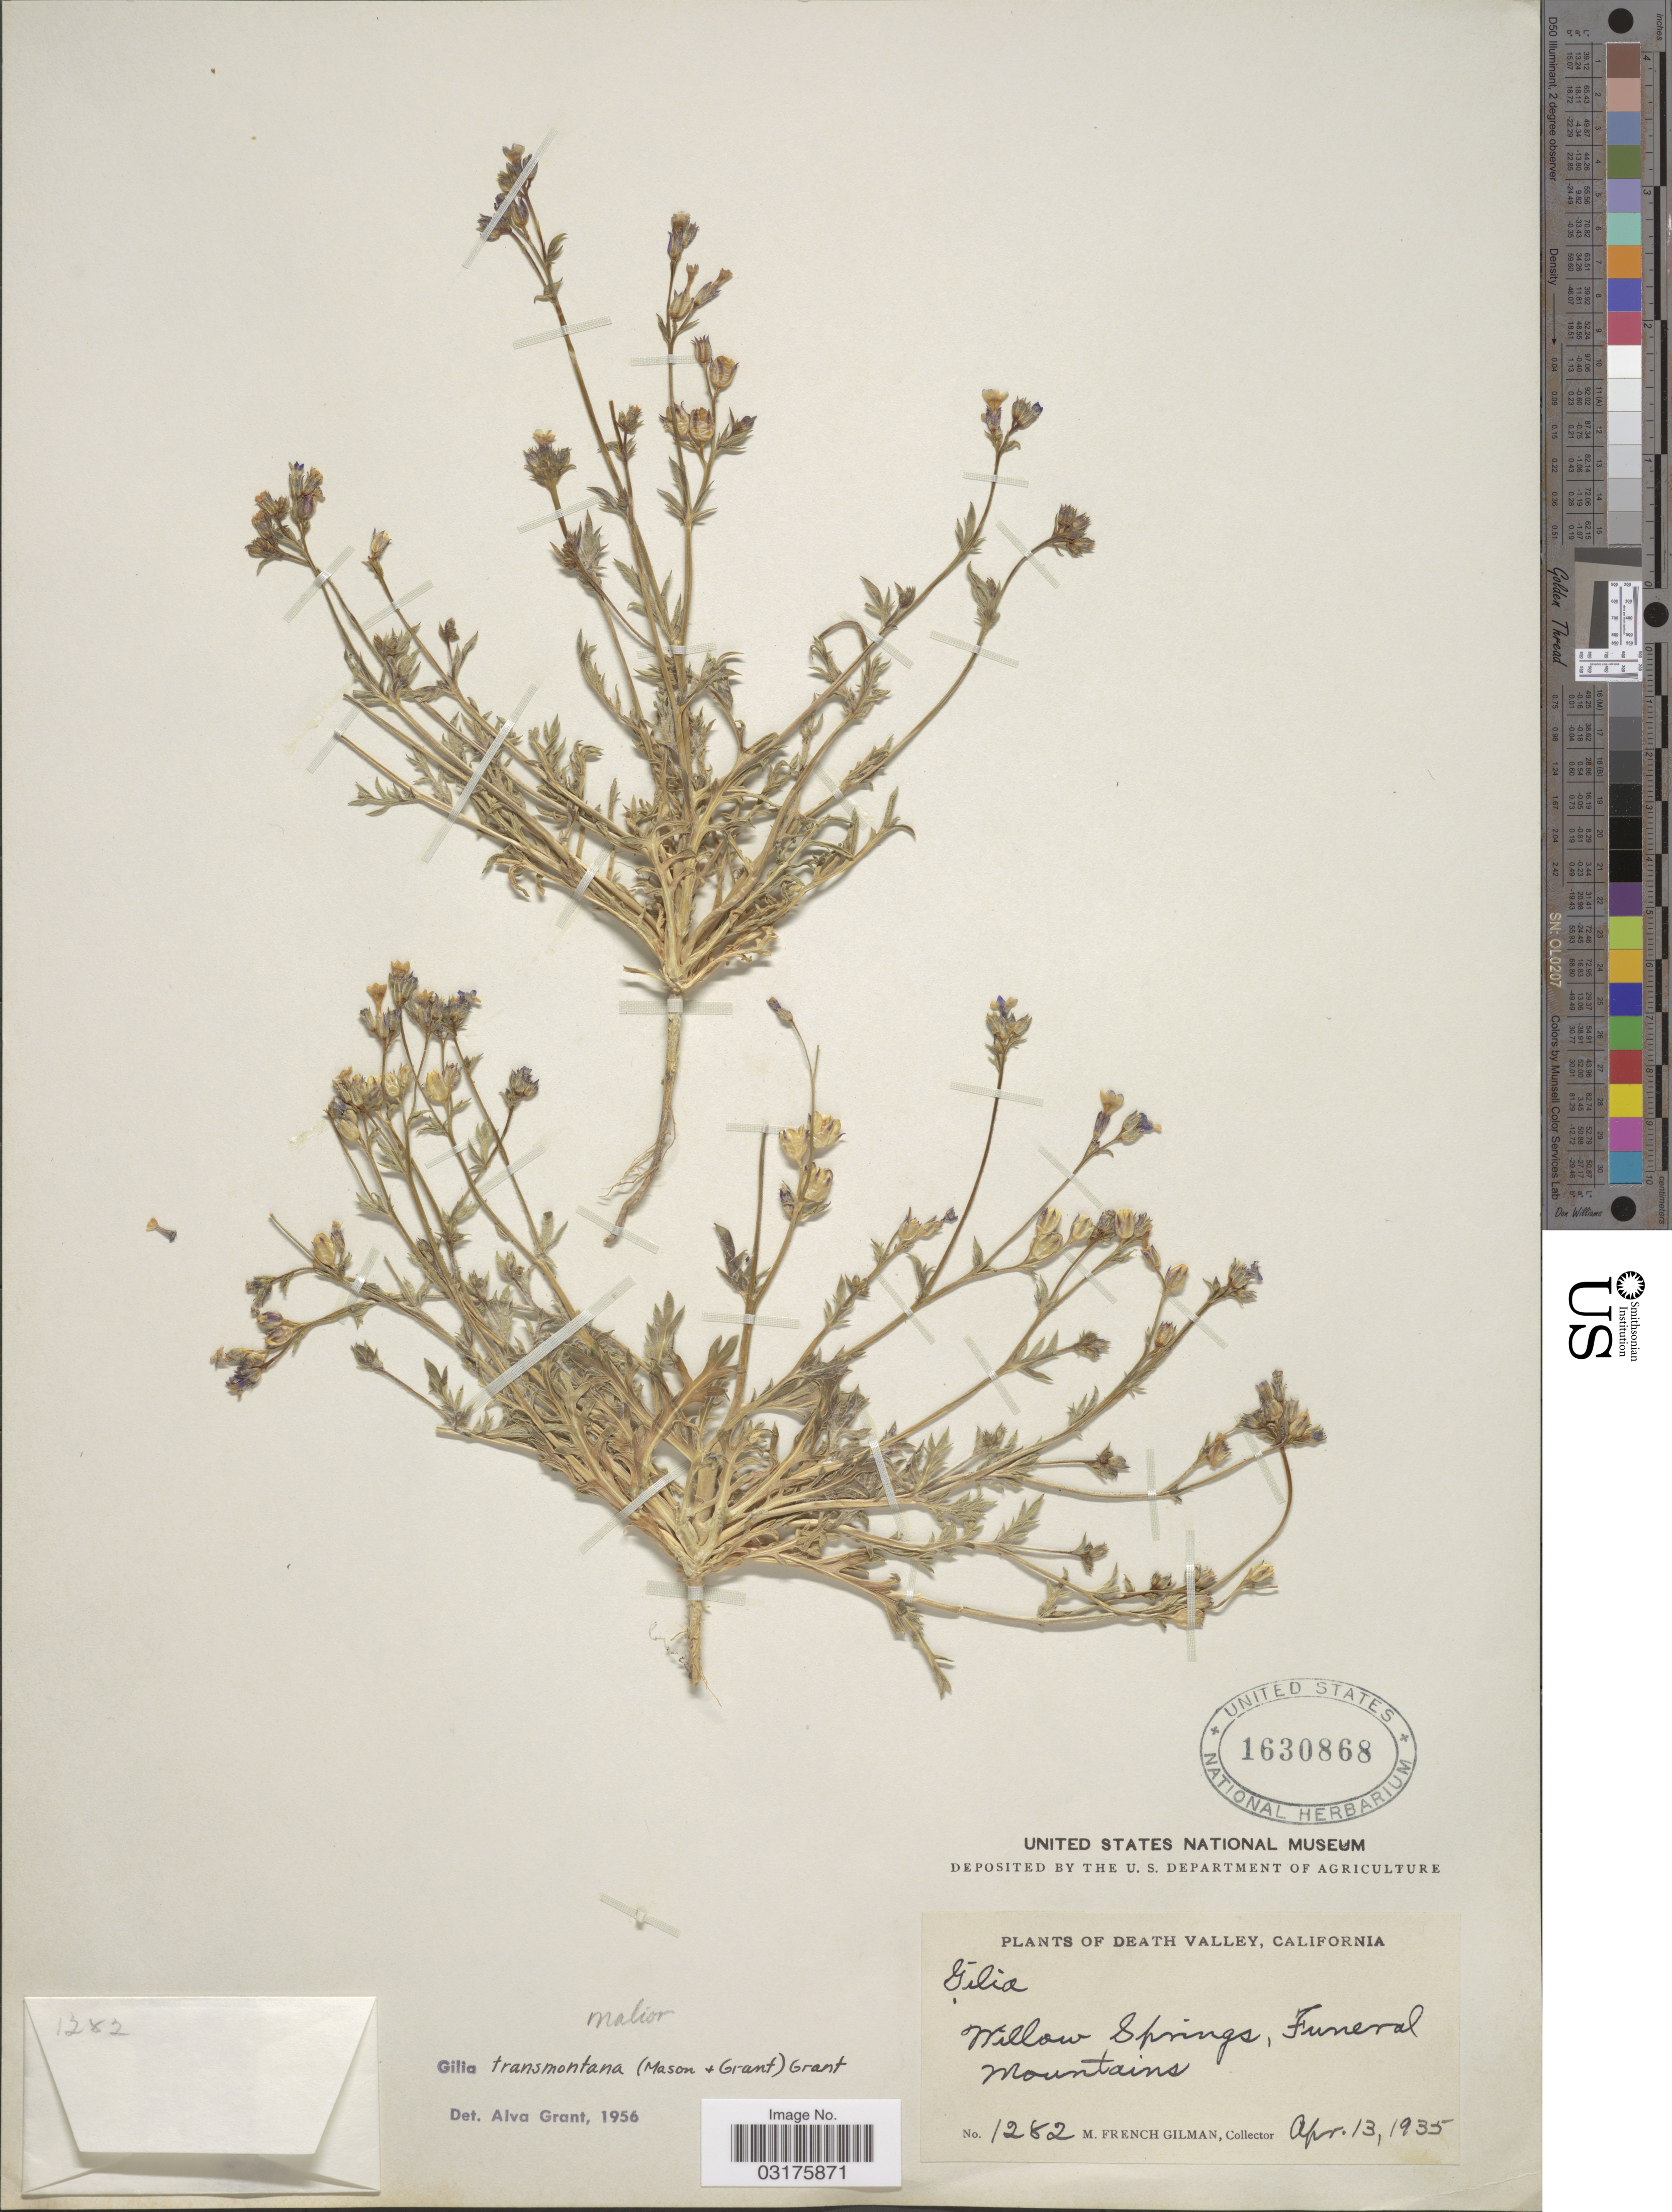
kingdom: Plantae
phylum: Tracheophyta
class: Magnoliopsida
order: Ericales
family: Polemoniaceae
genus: Gilia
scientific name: Gilia malior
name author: Day & V.E. Grant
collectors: M. F. Gilman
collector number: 1282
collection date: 1935-04-13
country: United States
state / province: California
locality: Willow Springs, Funeral Mountains.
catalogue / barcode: US 1630868